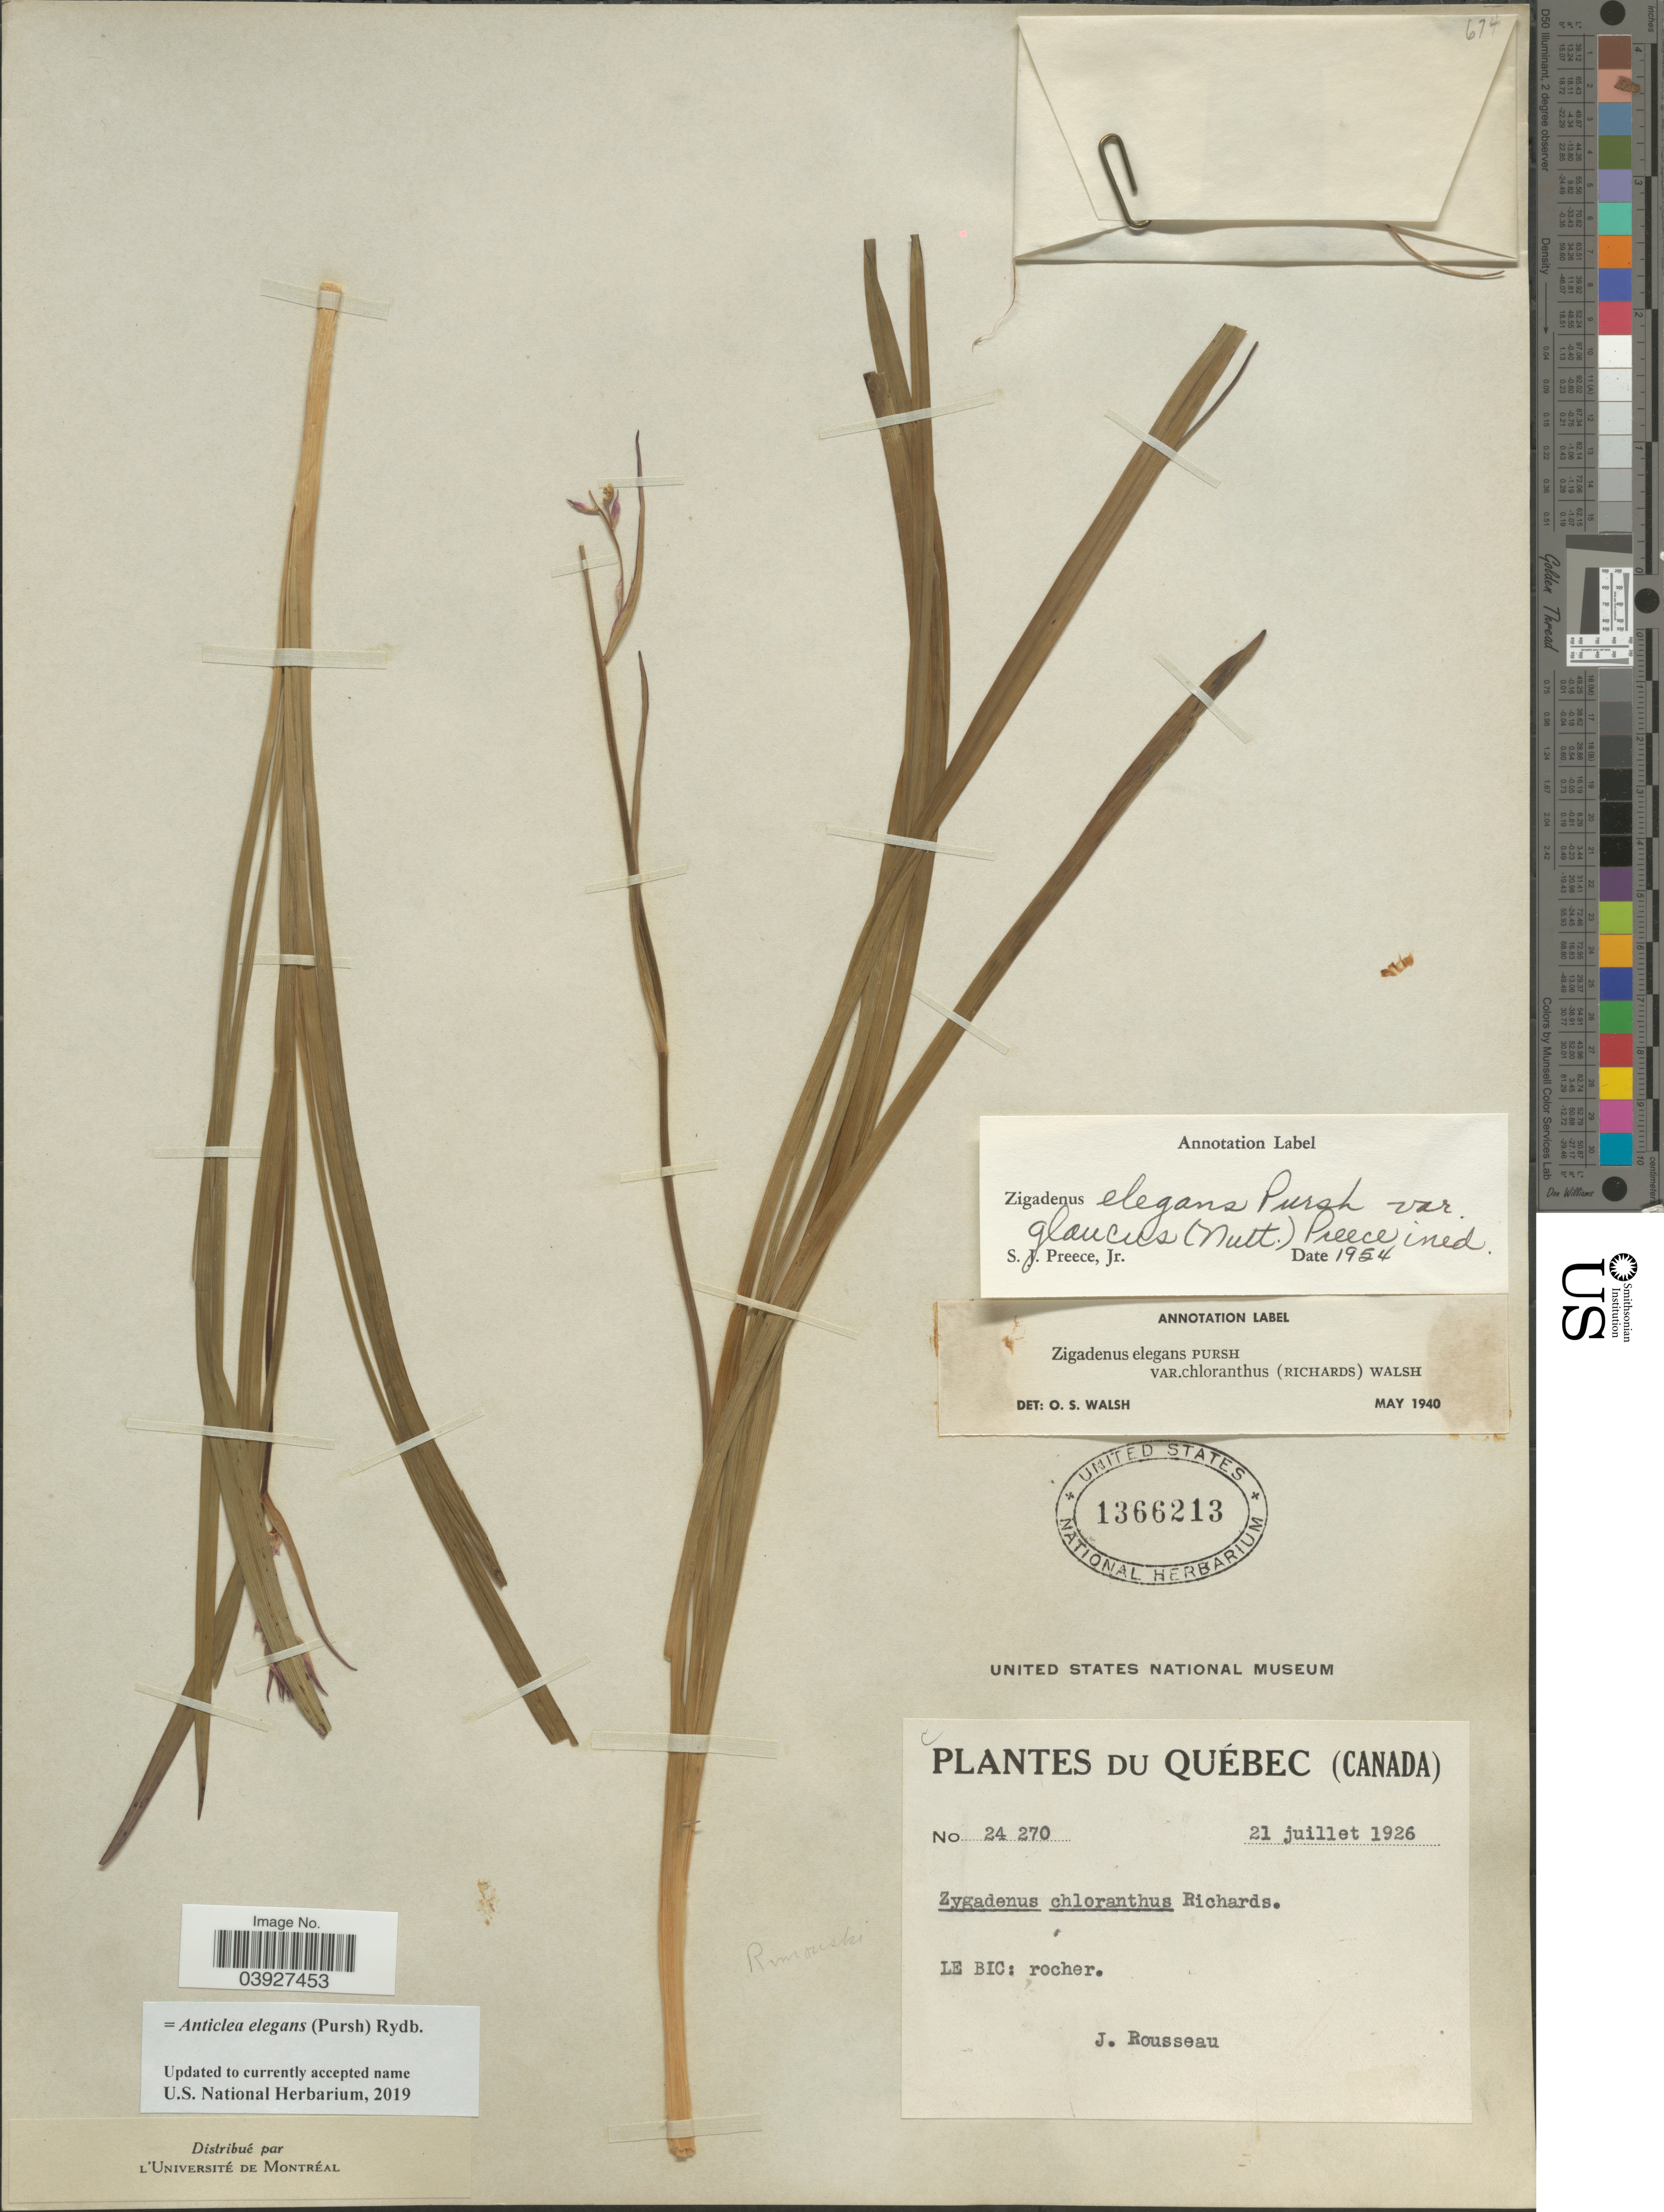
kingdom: Plantae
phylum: Tracheophyta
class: Liliopsida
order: Liliales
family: Melanthiaceae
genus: Anticlea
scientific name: Anticlea elegans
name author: (Pursh) Rydb.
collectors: J. Rousseau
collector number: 24270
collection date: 1926-07-21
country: Canada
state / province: Quebec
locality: Le Bic: rocher.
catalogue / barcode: US 1366213